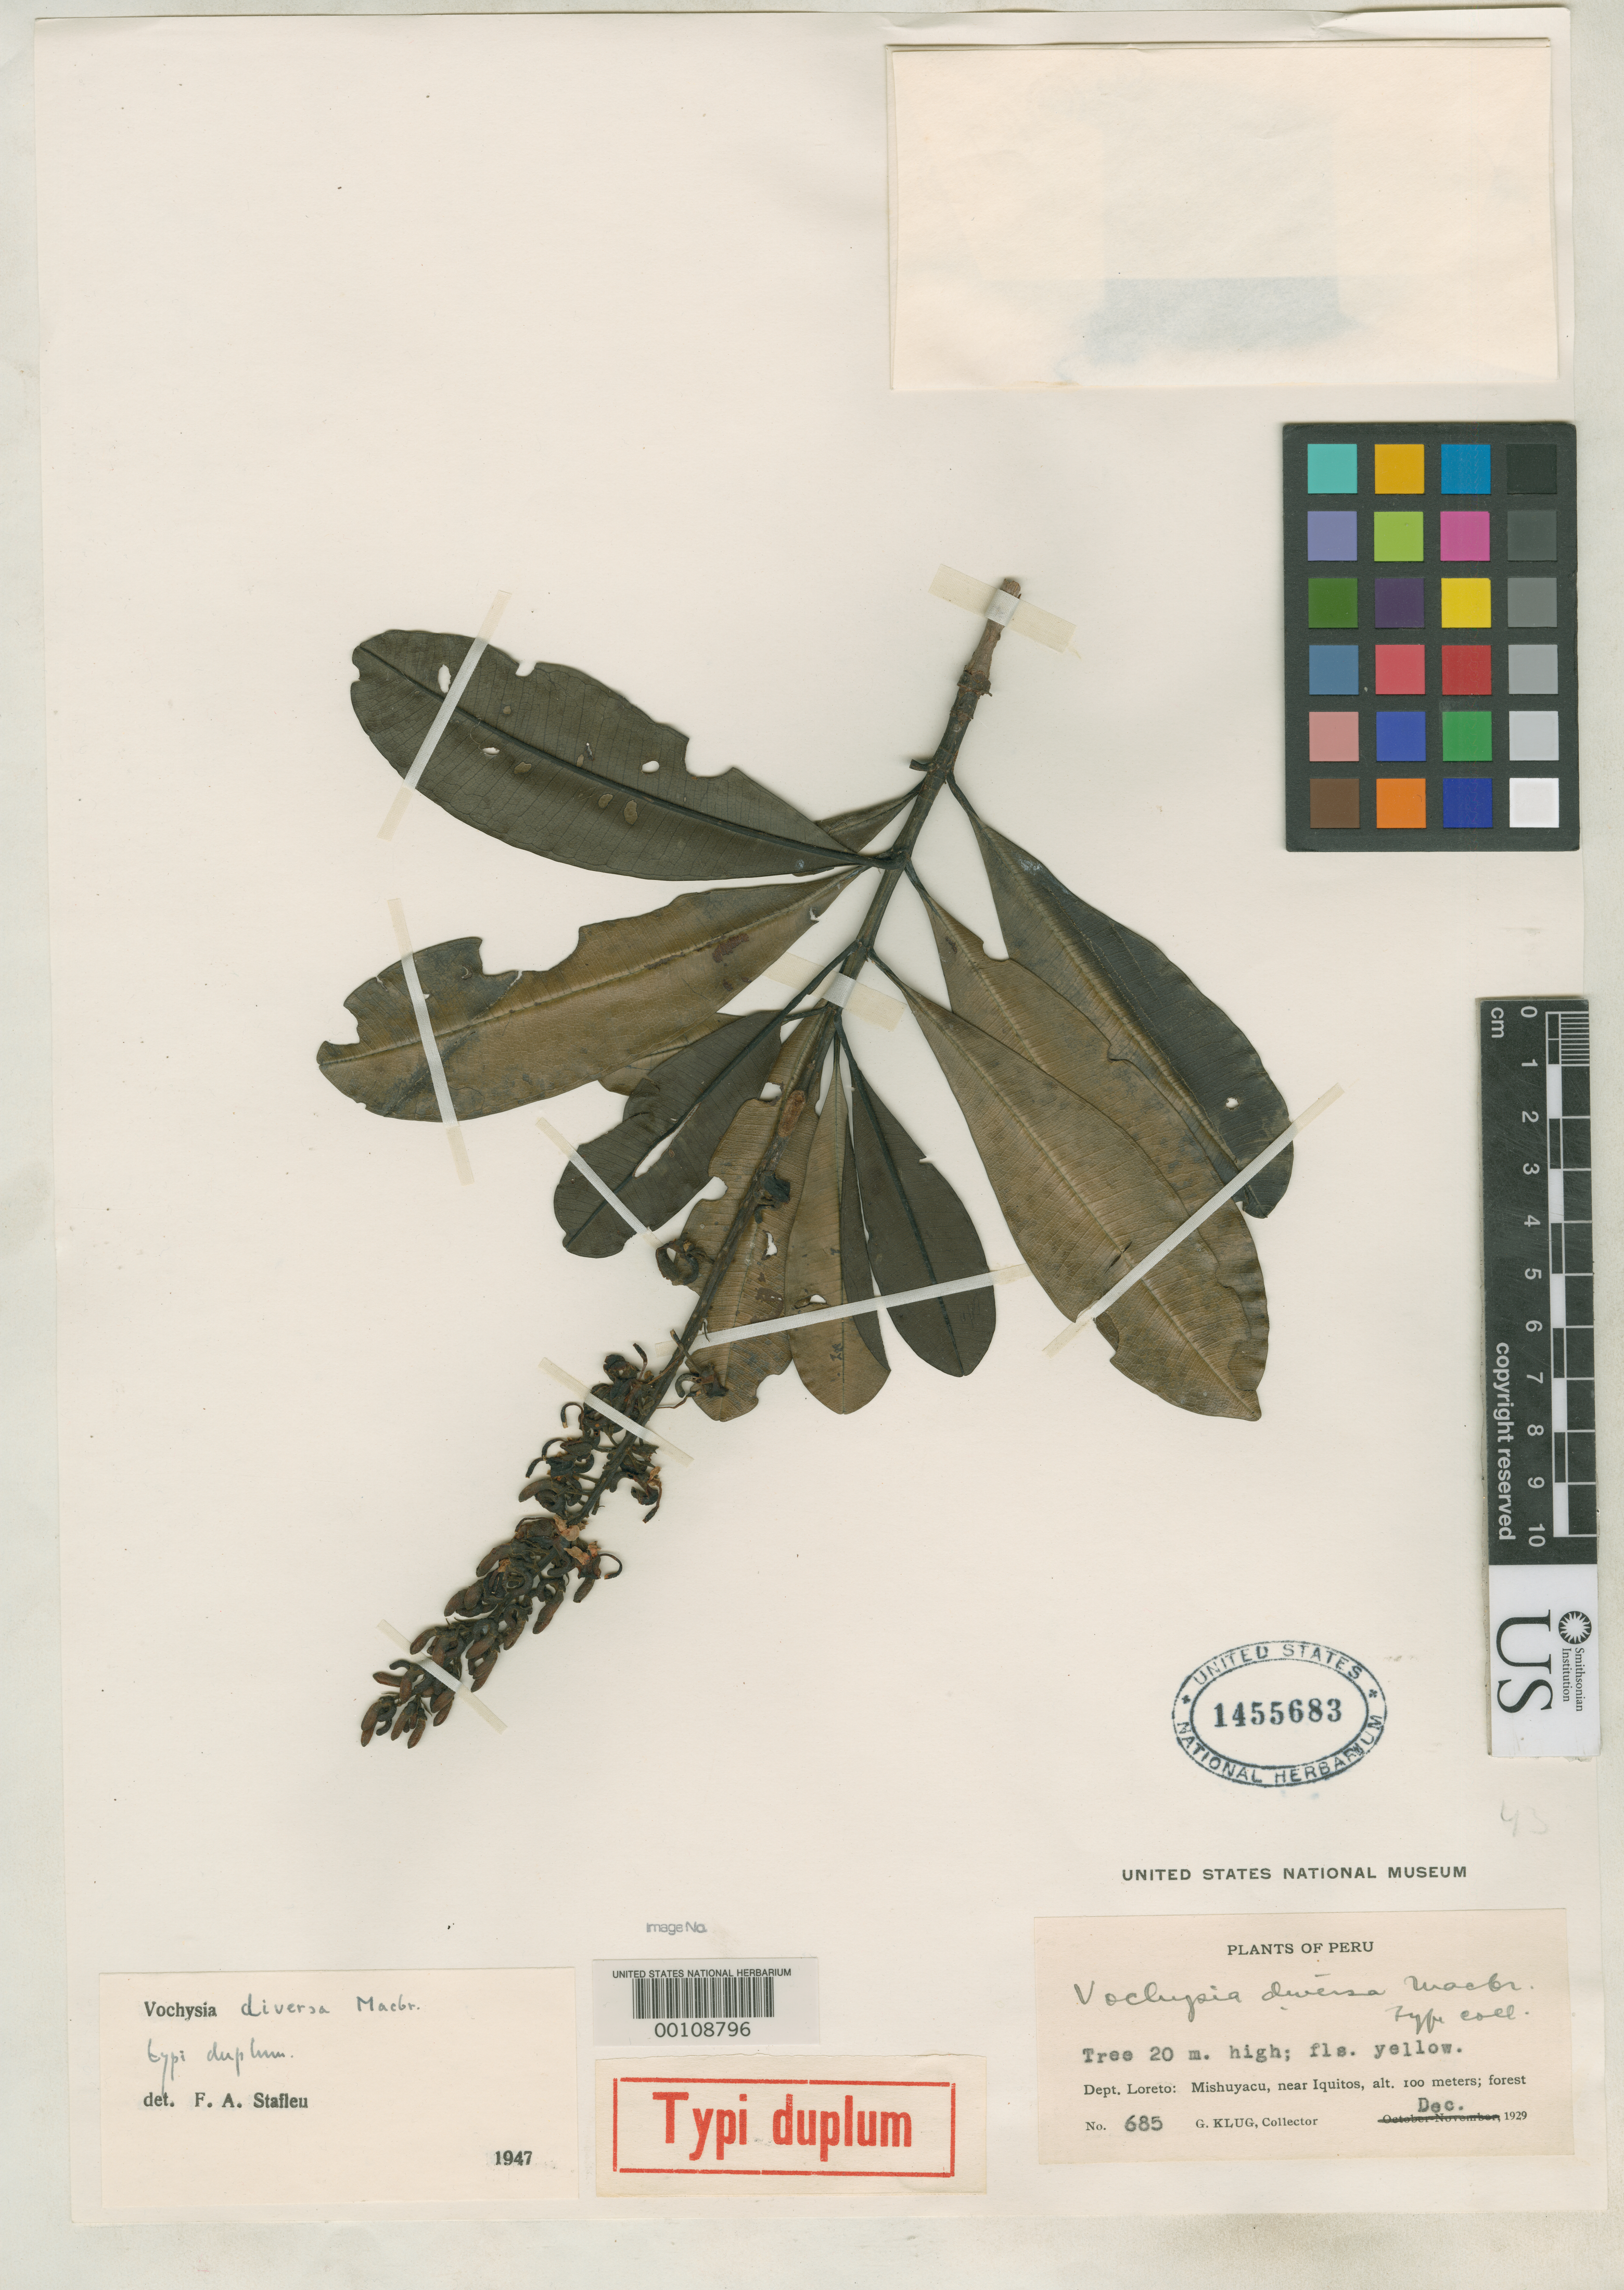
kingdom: Plantae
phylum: Tracheophyta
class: Magnoliopsida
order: Myrtales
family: Vochysiaceae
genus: Vochysia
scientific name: Vochysia diversa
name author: J.F. Macbr.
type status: Isotype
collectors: G. Klug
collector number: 685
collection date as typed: Dec 1929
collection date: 1929-12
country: Peru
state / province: Loreto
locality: Mishuyacu, near Iquitos.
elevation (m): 100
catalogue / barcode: US 1455683